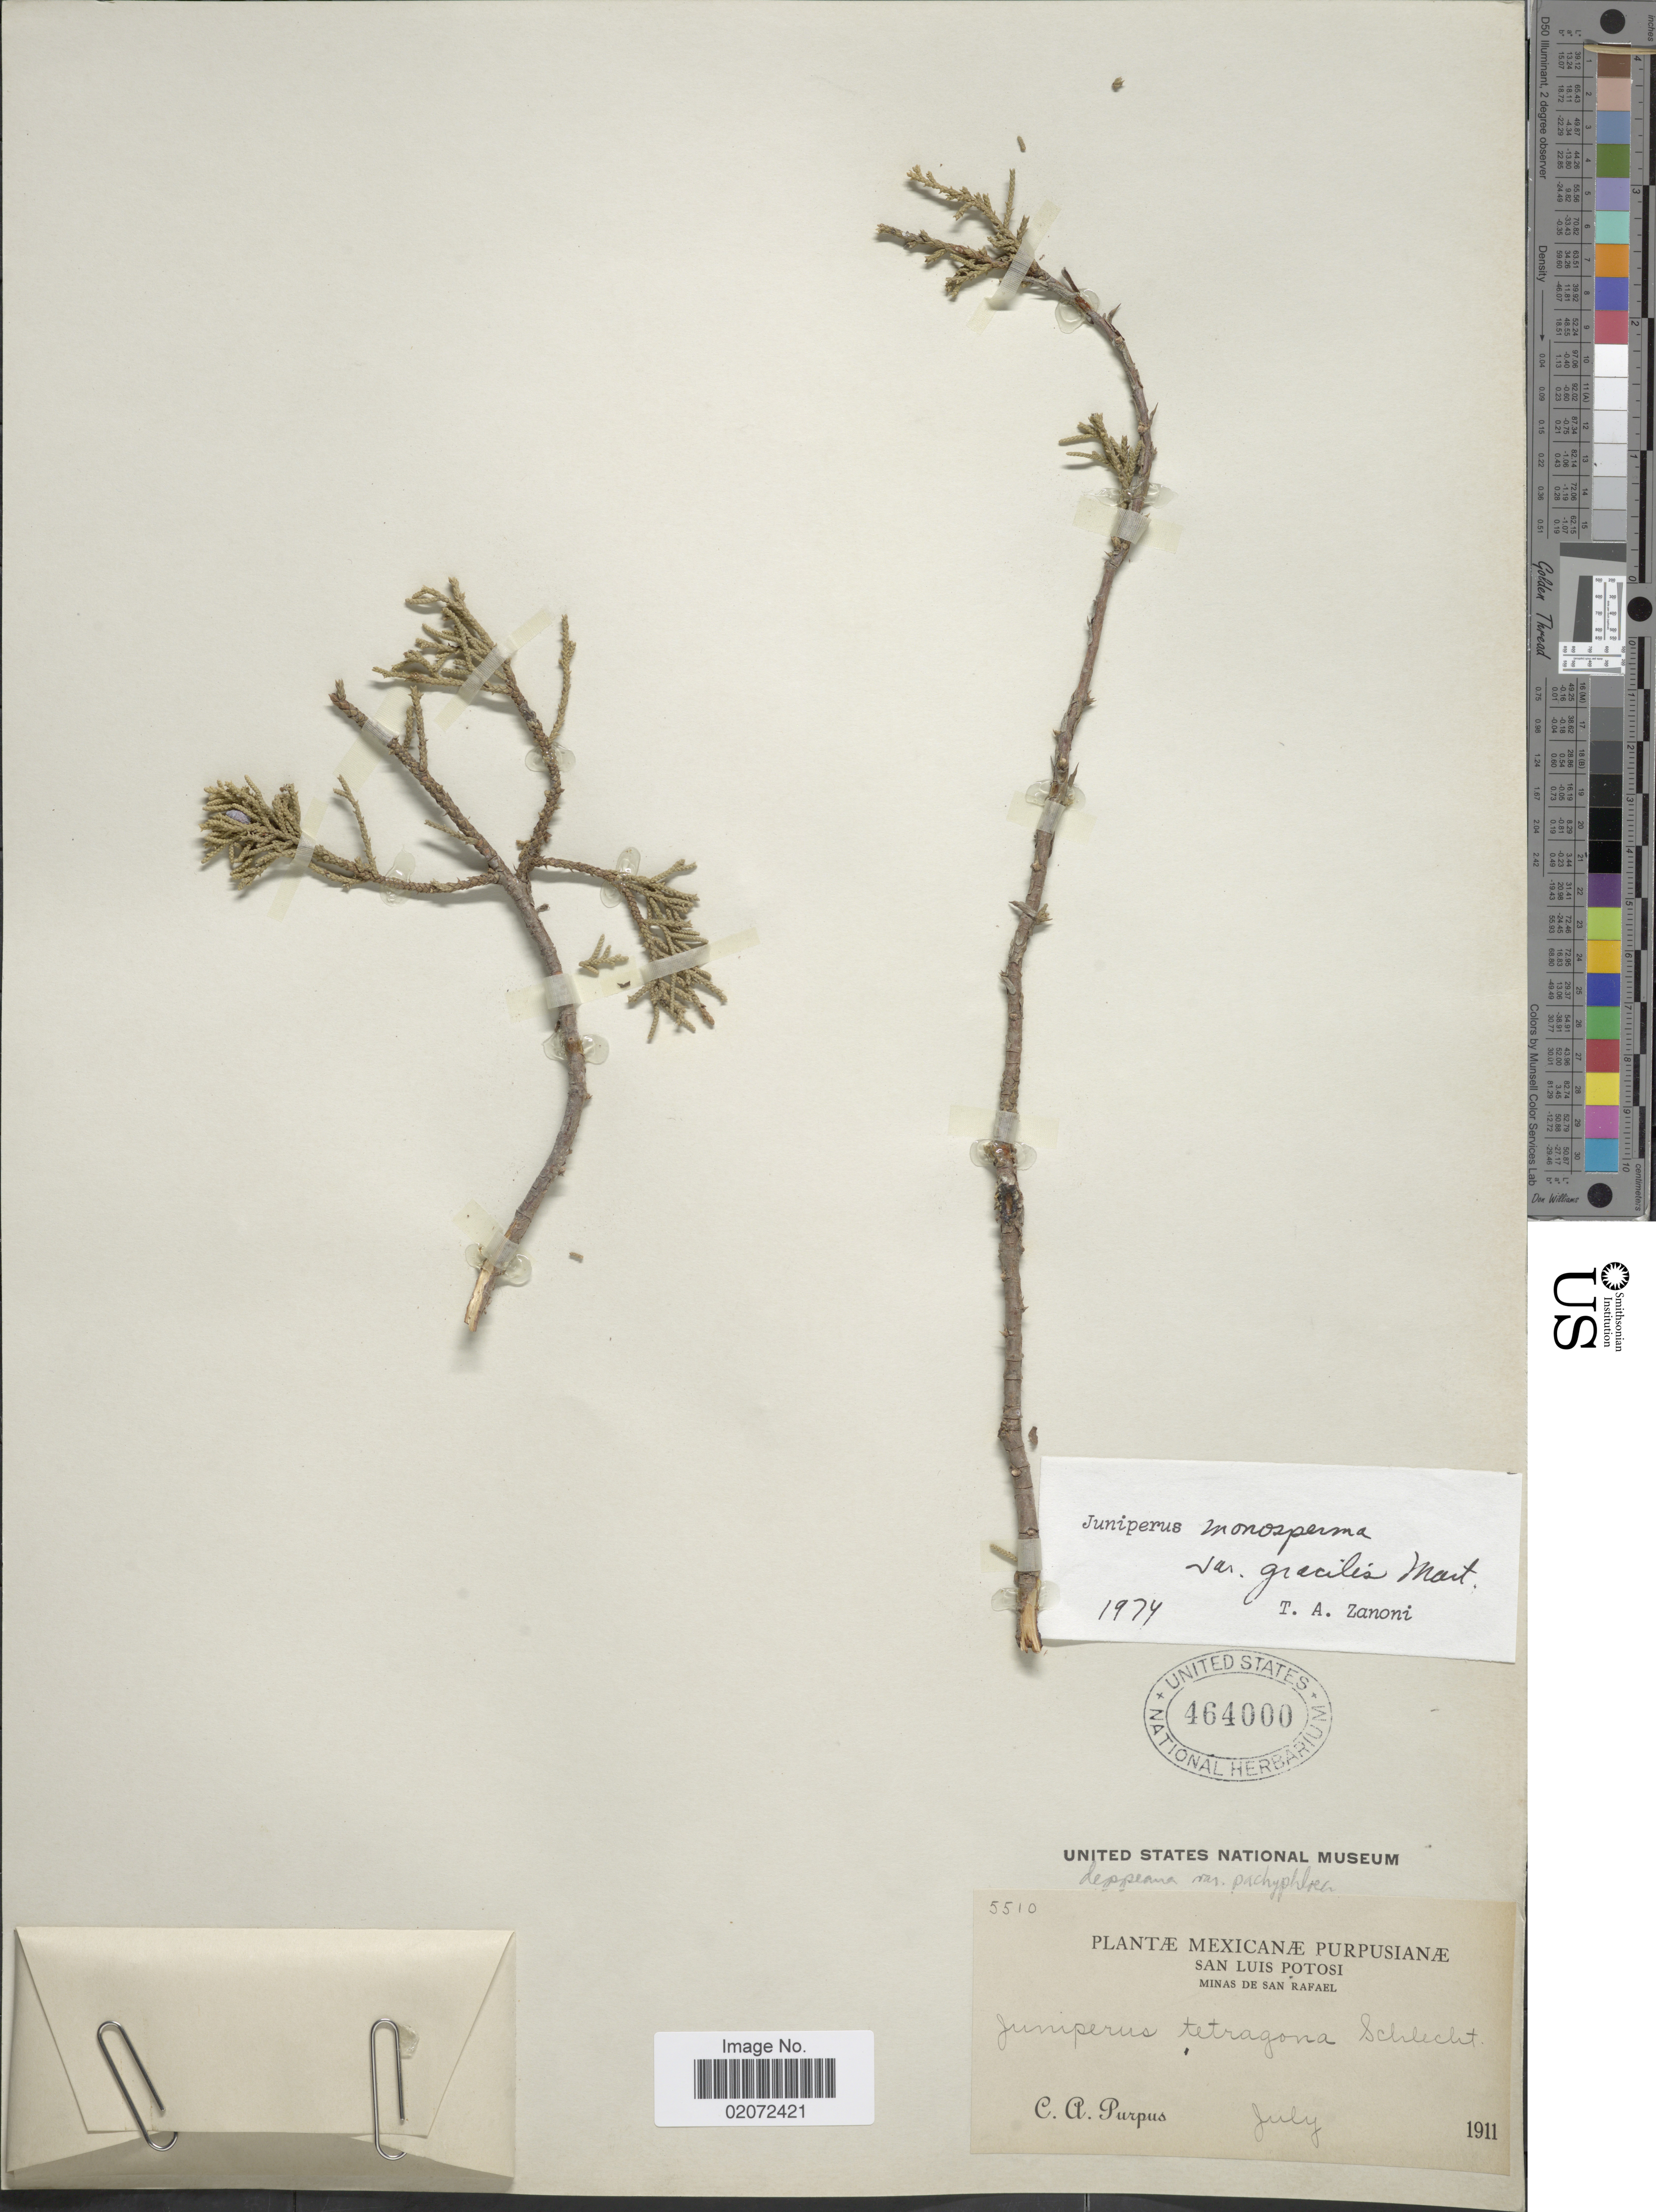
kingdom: Plantae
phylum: Tracheophyta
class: Pinopsida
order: Pinales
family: Cupressaceae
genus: Juniperus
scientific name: Juniperus monosperma var. gracilis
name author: Martínez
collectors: C. A. Purpus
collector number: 5510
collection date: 1911-07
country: Mexico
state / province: San Luis Potosí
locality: Minas de San Rafael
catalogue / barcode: US 464000